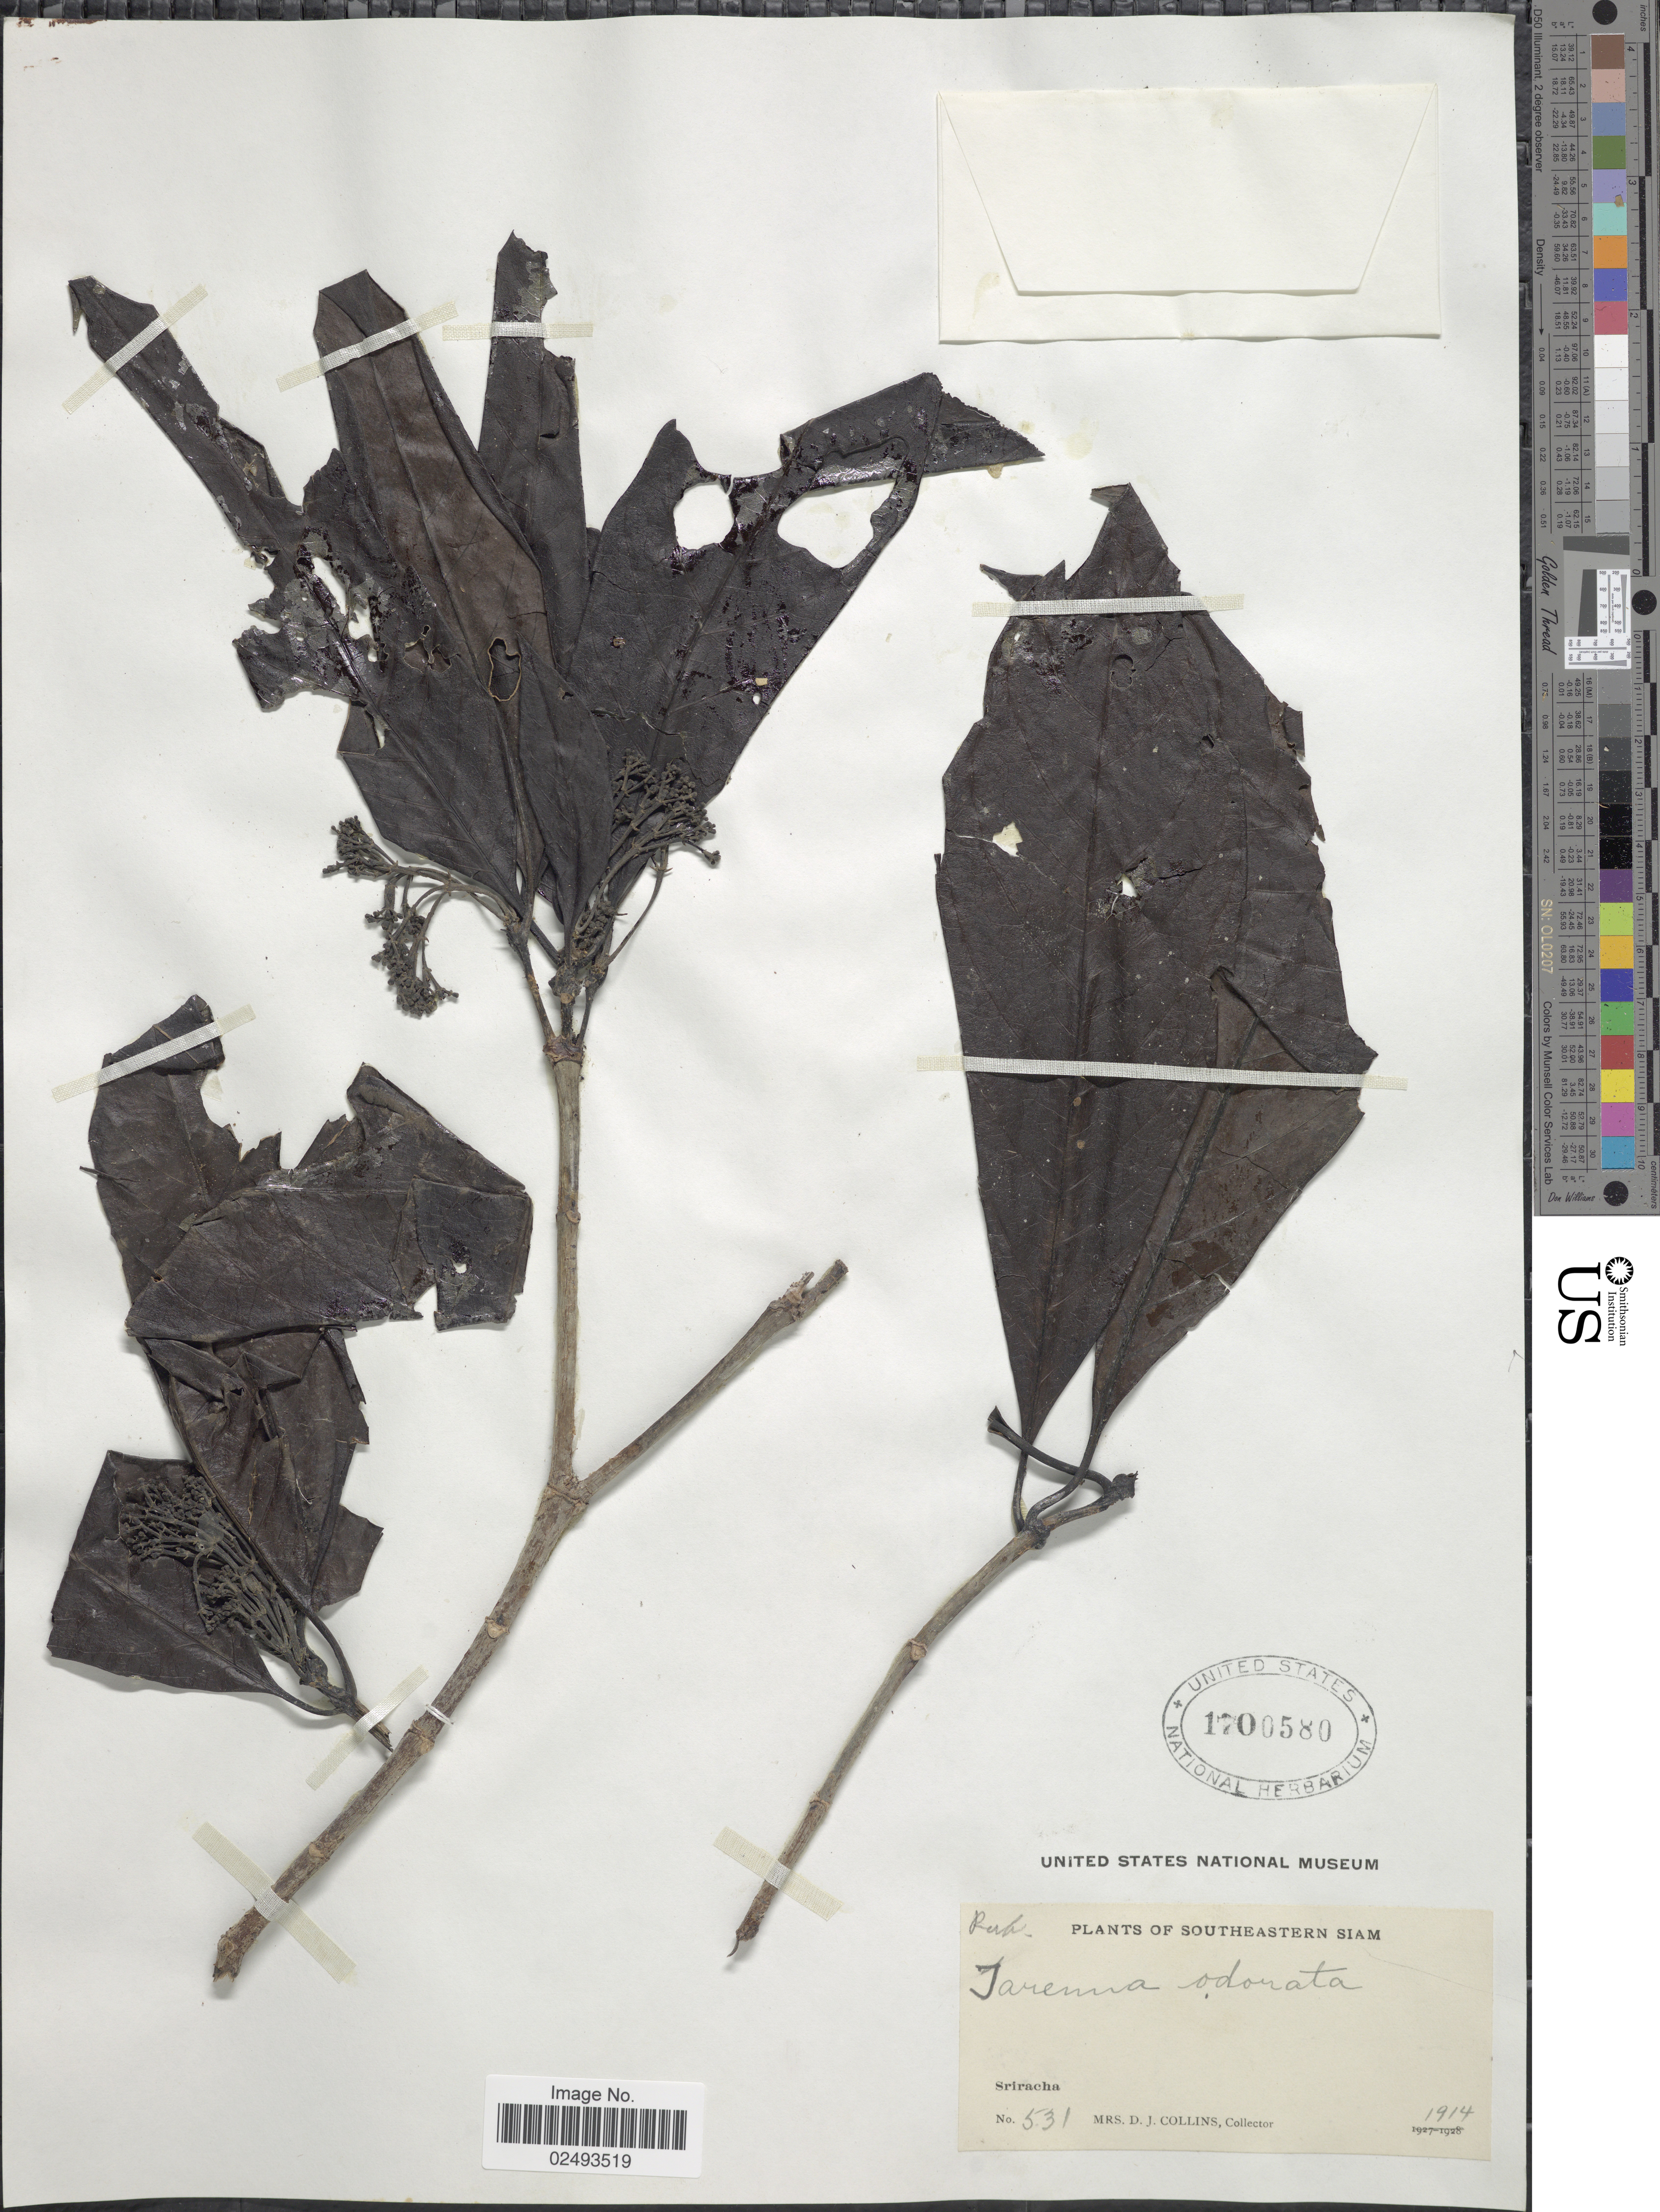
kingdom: Plantae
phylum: Tracheophyta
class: Magnoliopsida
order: Gentianales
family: Rubiaceae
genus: Tarenna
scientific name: Tarenna odorata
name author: (Roxb.) B.L. Rob.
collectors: Mrs. D. J. Collins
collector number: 531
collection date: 1914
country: Thailand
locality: Southeastern Siam. Sriracha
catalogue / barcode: US 1700580